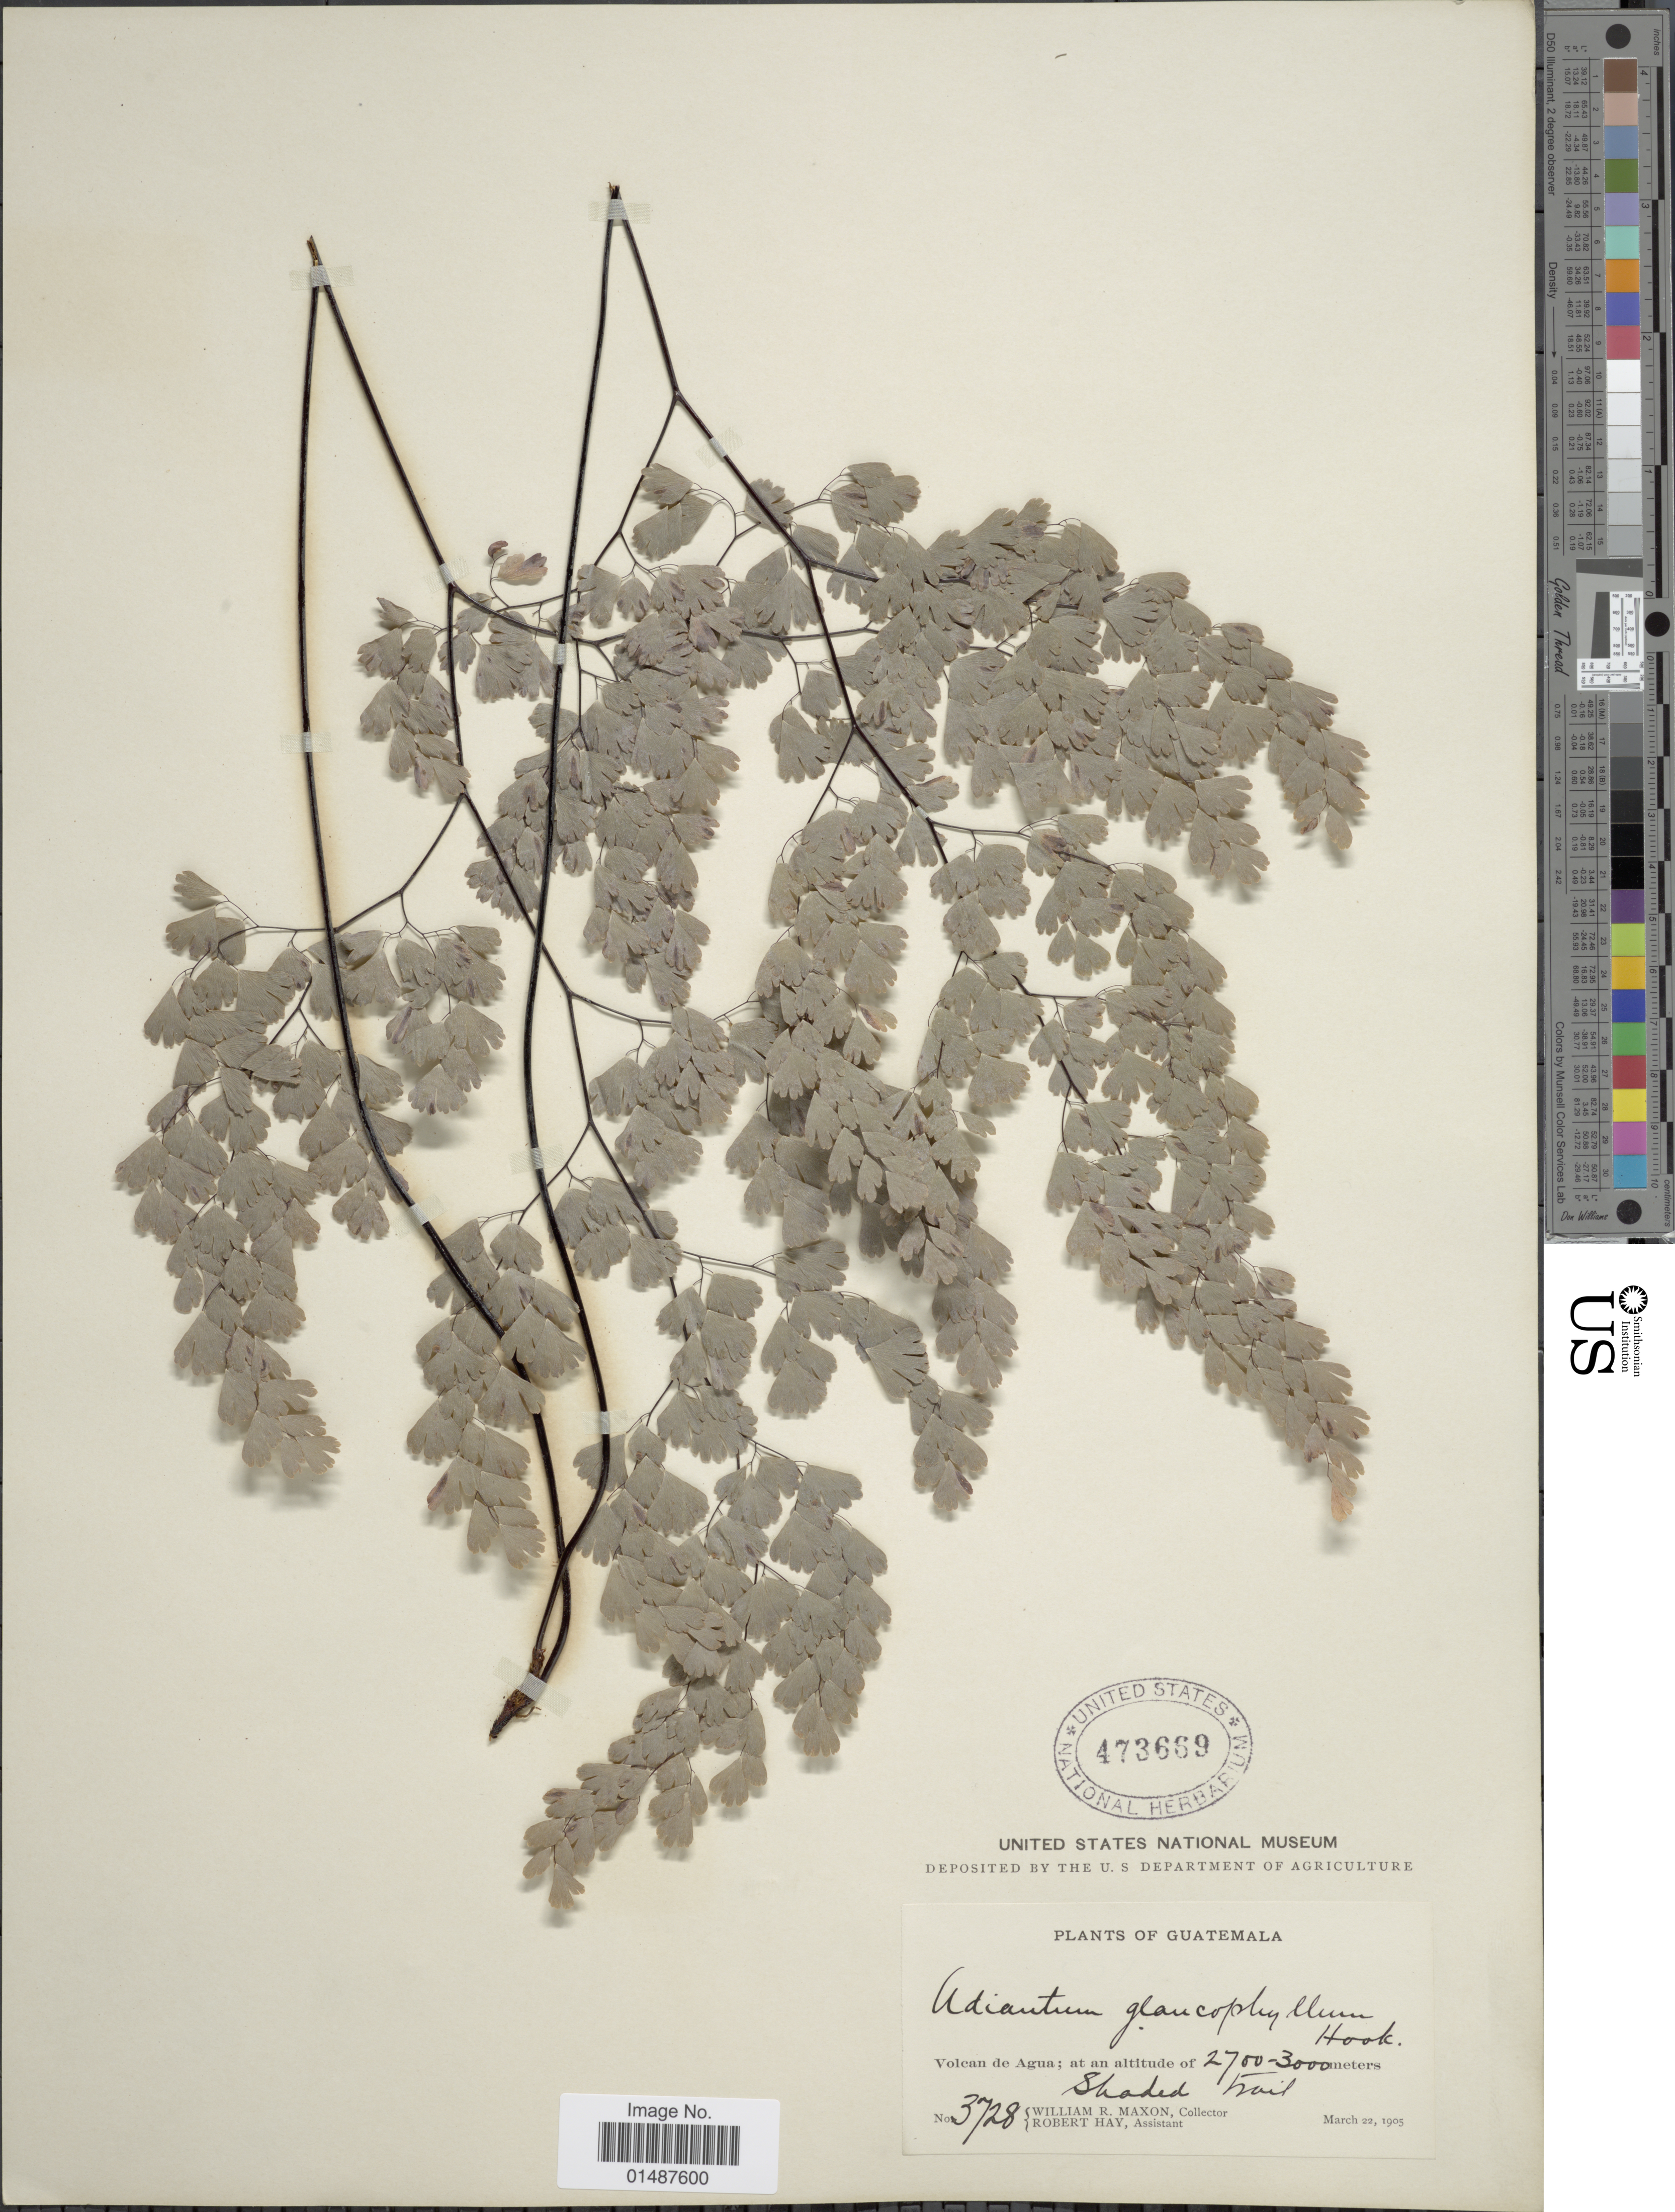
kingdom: Plantae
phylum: Tracheophyta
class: Polypodiopsida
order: Polypodiales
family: Pteridaceae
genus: Adiantum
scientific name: Adiantum andicola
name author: Liebm.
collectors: W. R. Maxon & R. H. Hay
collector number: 3728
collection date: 1905-03-22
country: Guatemala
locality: Volcan de Agua ; Shaded Trail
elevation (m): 2700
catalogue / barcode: US 473669